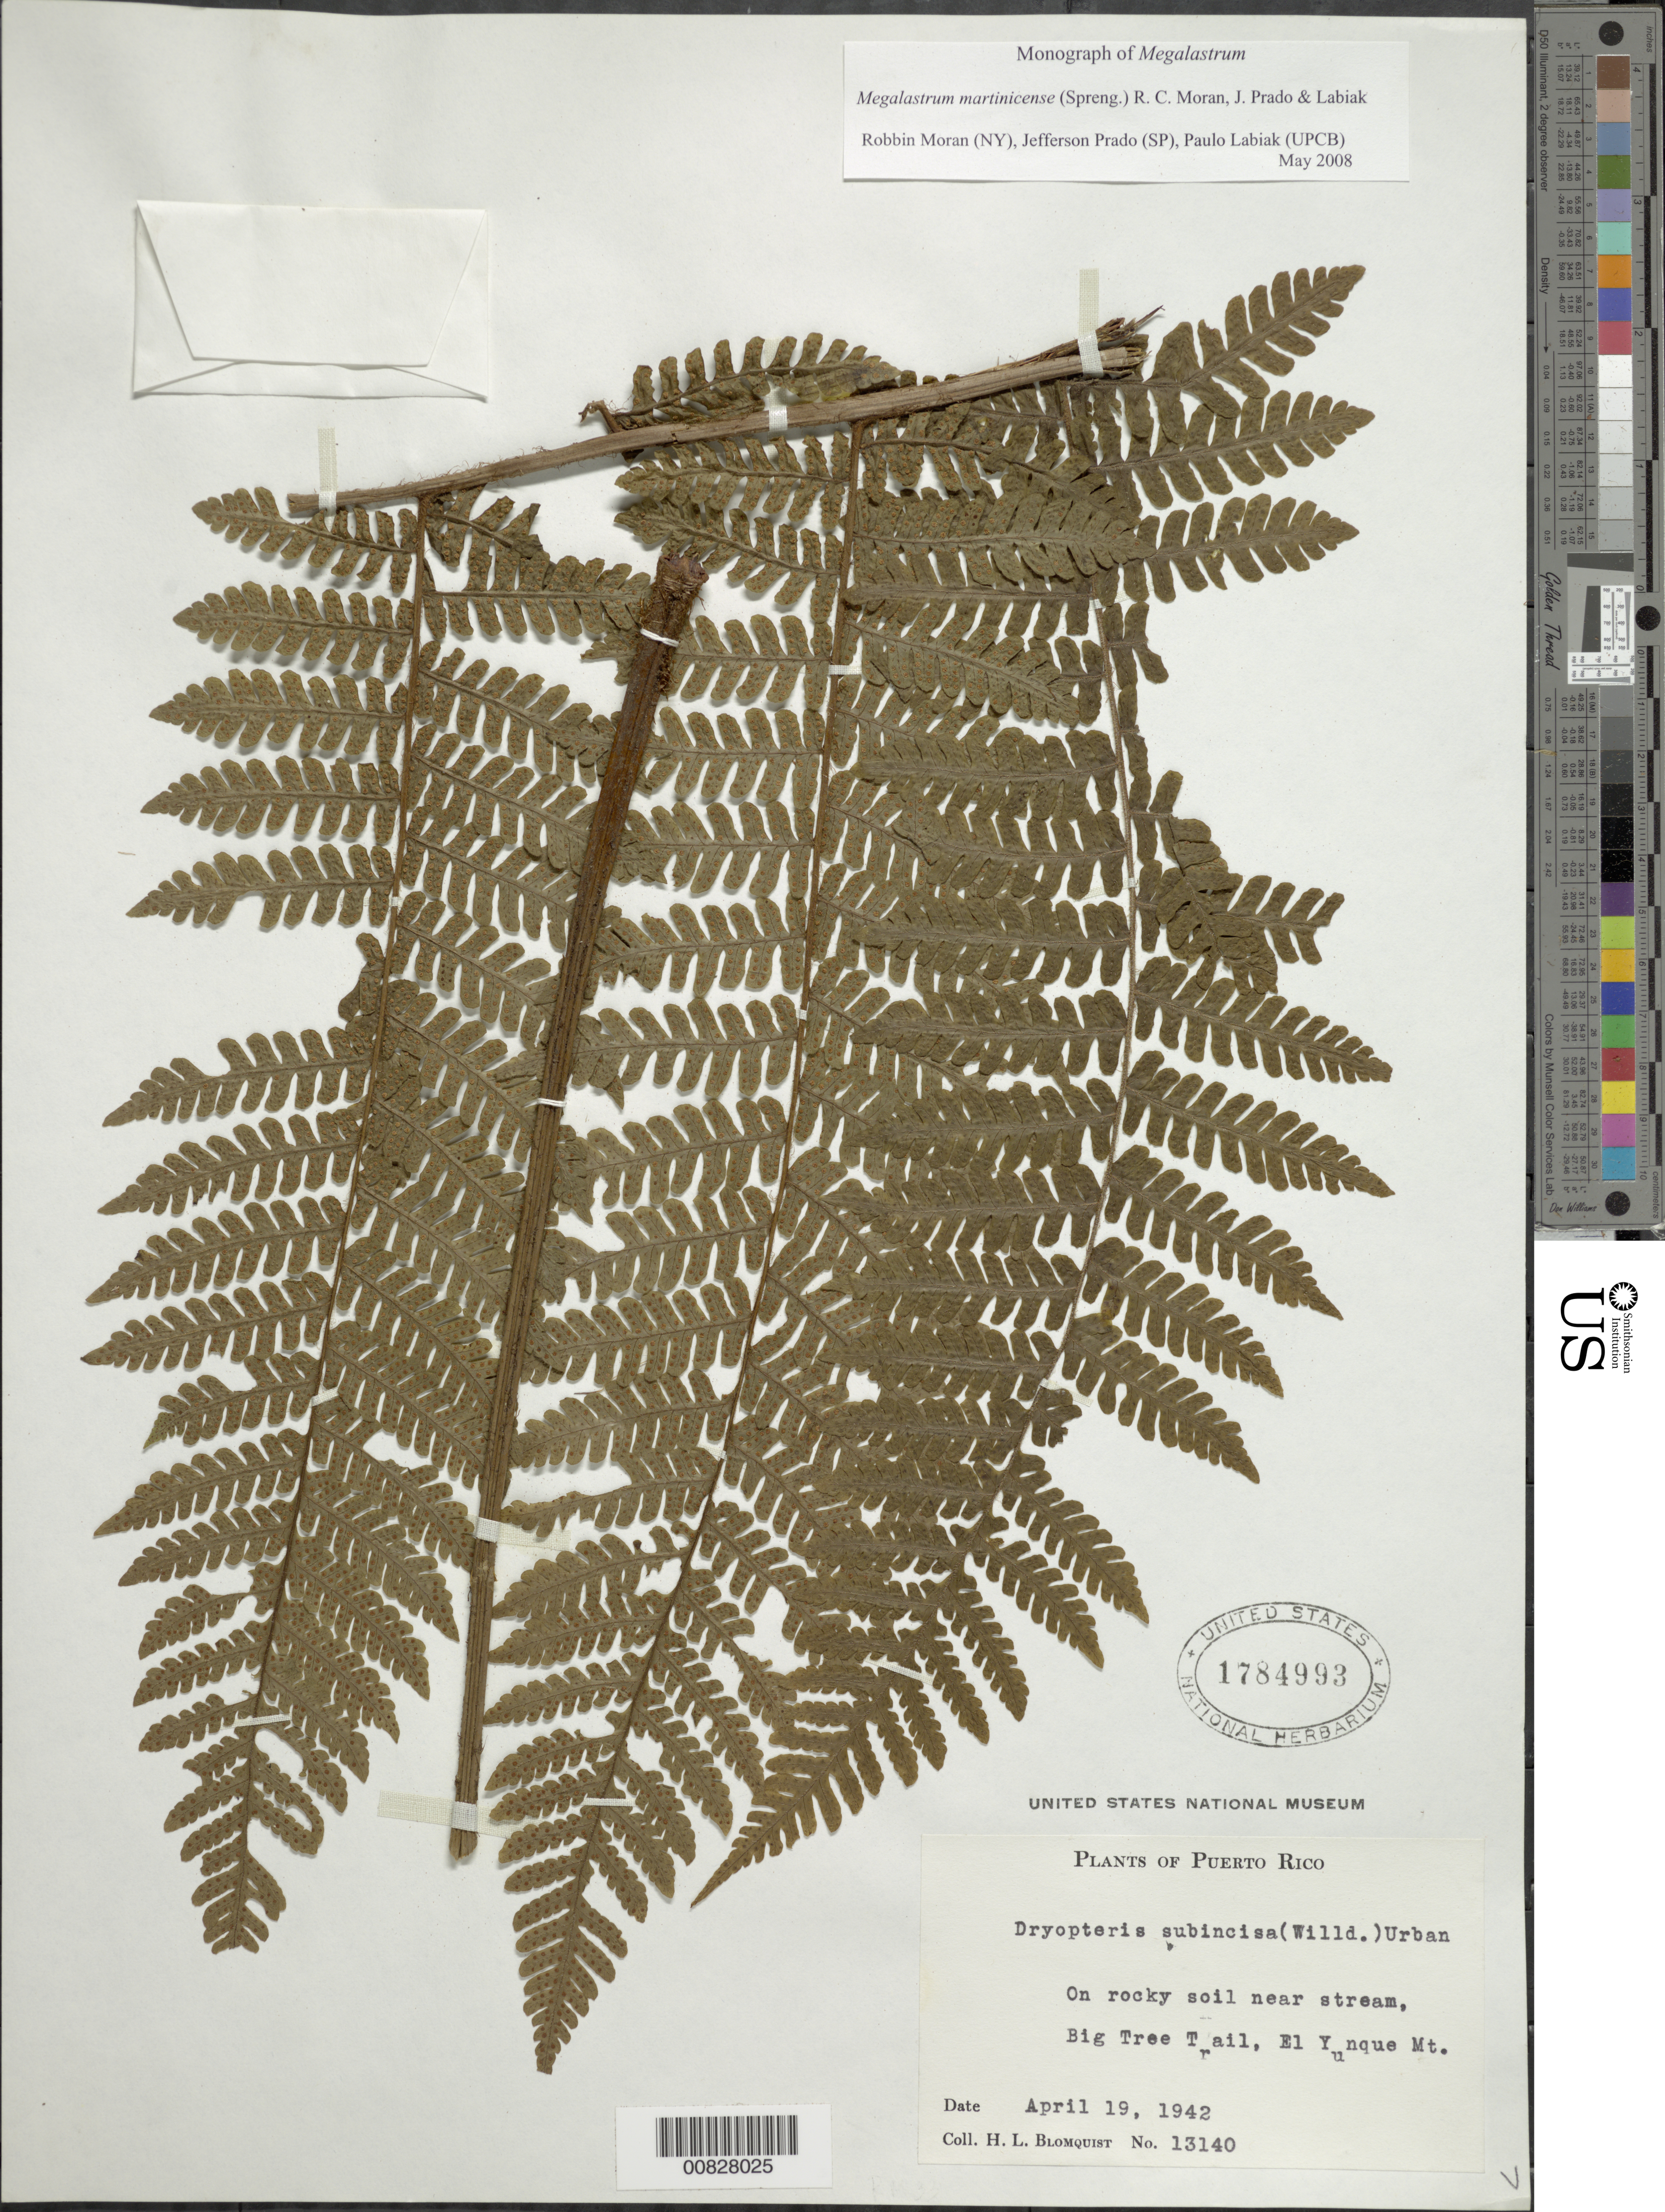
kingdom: Plantae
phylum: Tracheophyta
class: Polypodiopsida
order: Polypodiales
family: Dryopteridaceae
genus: Megalastrum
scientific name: Megalastrum martinicense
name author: (Spreng.) R.C. Moran et al.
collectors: H. Blomquist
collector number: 13140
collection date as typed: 19 Apr 1942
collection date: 1942-04-19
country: Puerto Rico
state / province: Río Grande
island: Puerto Rico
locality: Big Tree Trail, El Yunque Mt.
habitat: Rocky soil near stream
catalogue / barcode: US 1784993